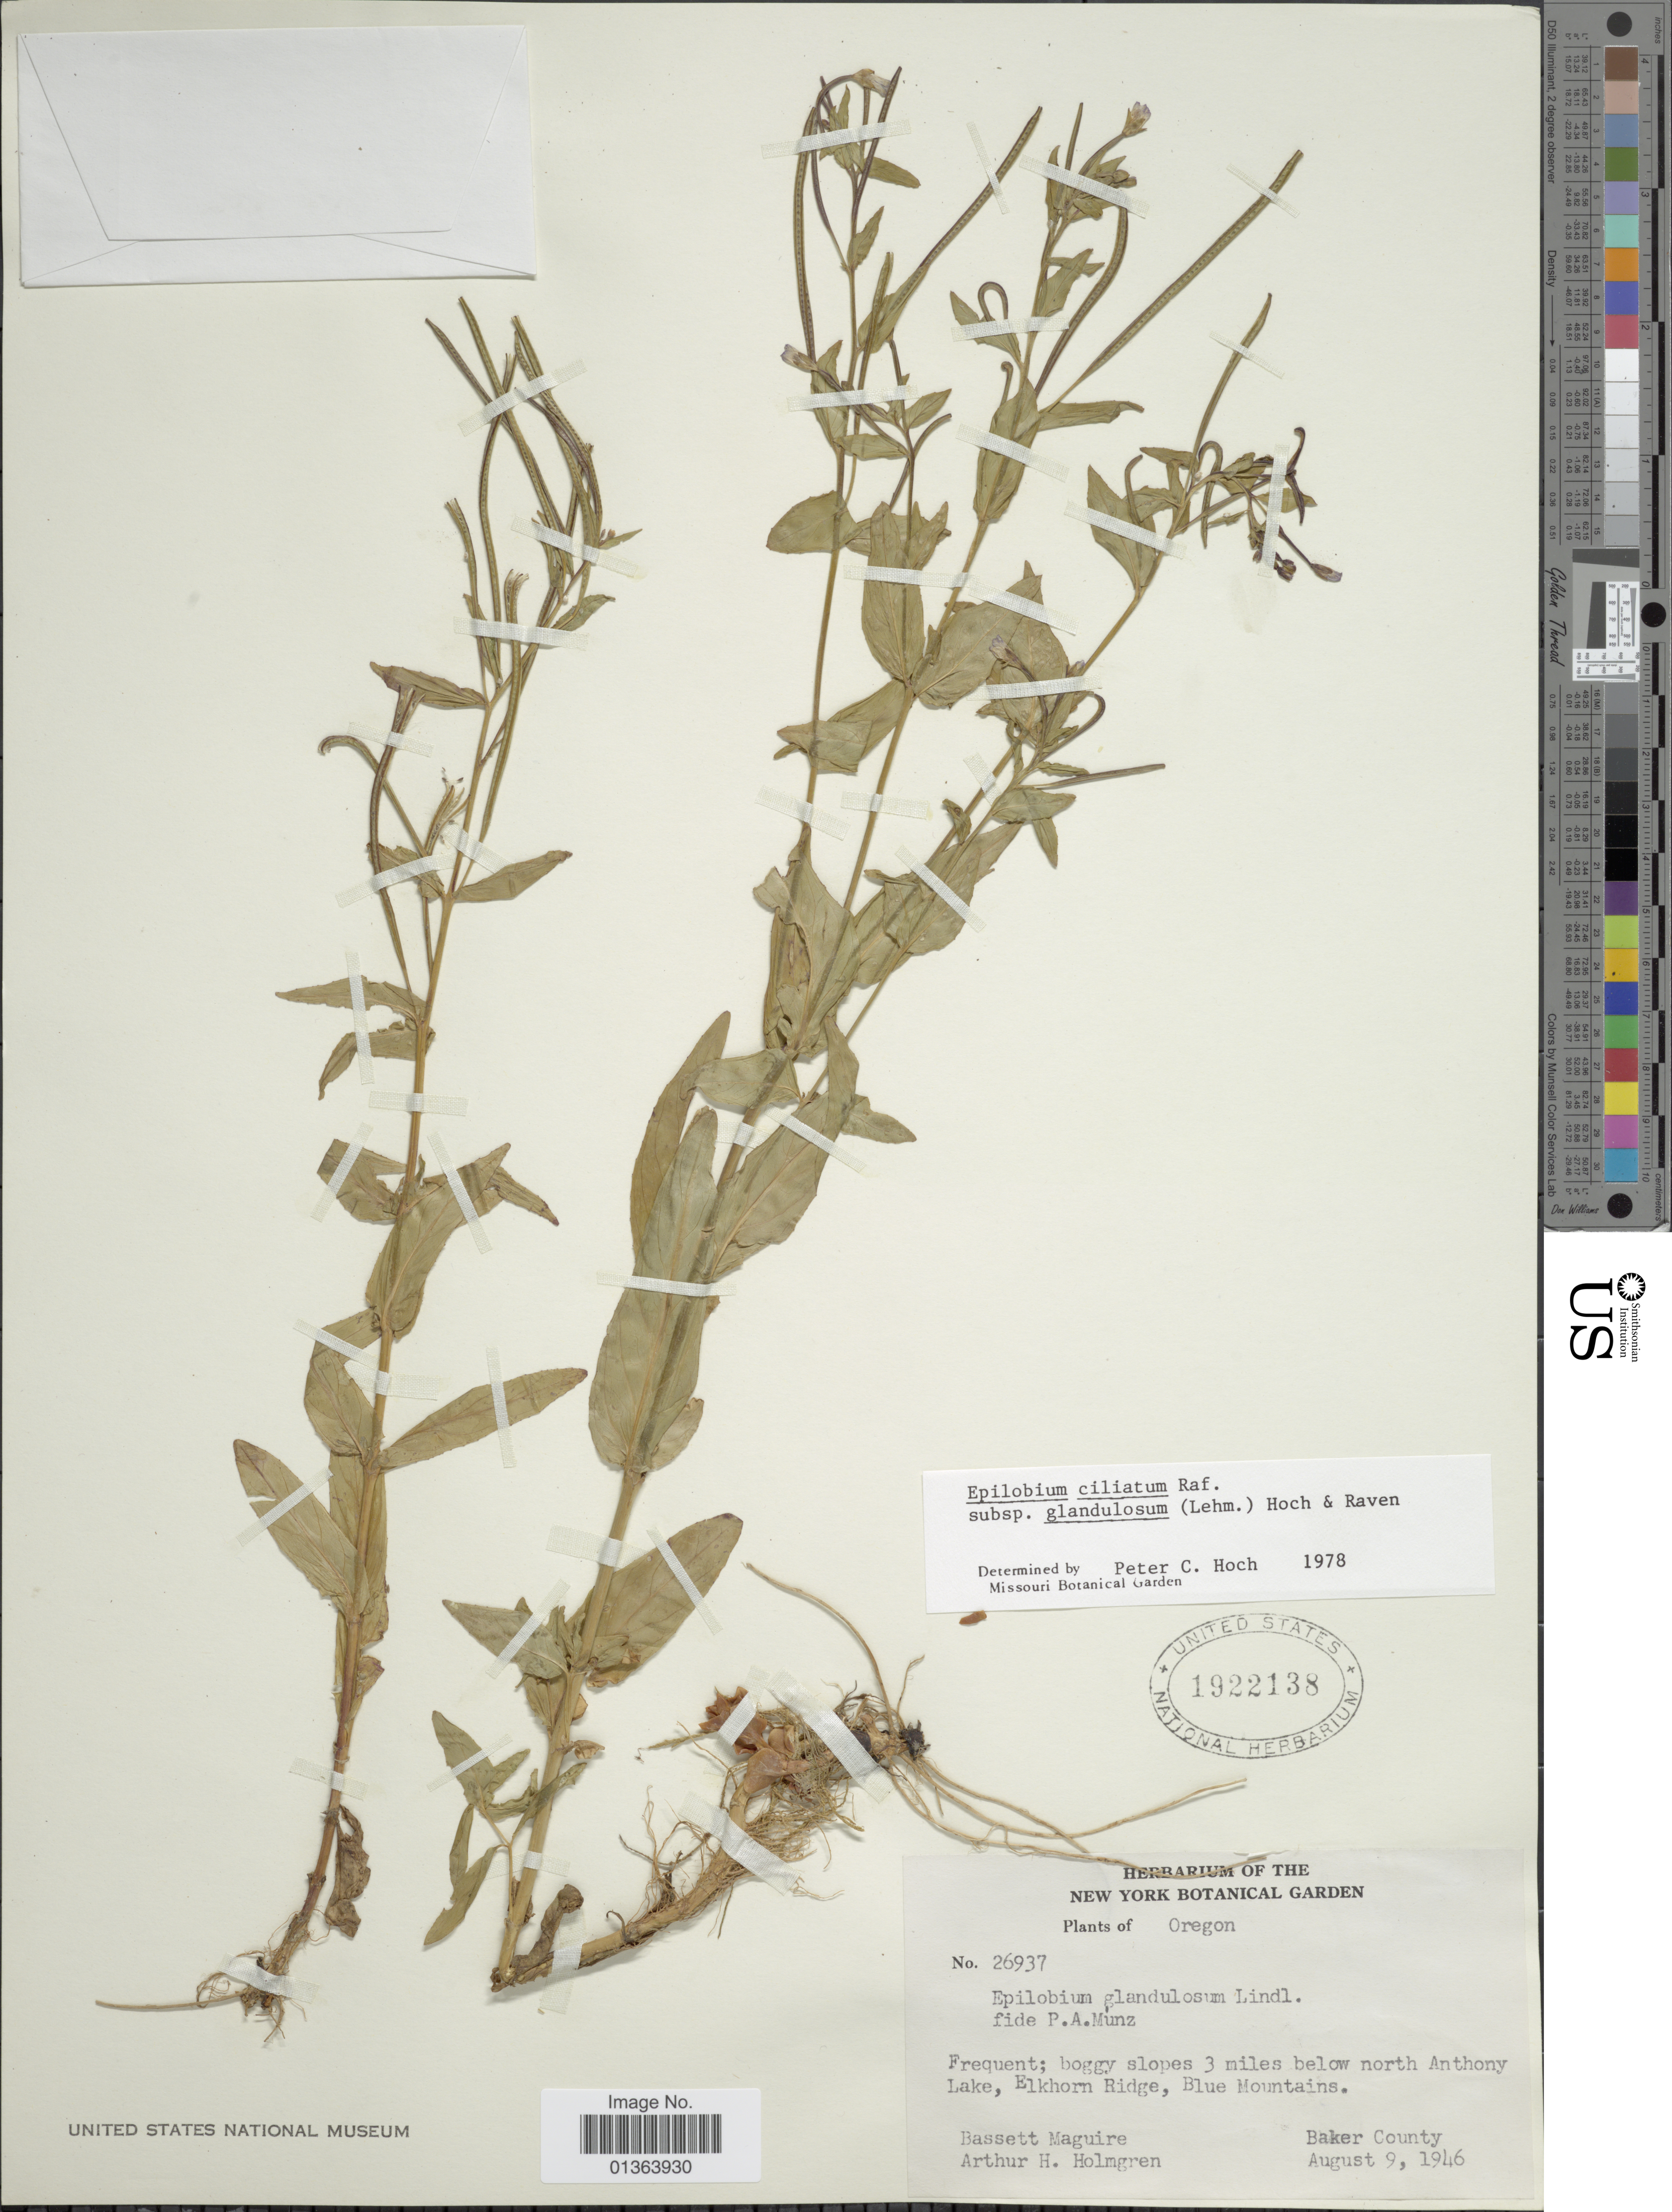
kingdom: Plantae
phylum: Tracheophyta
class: Magnoliopsida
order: Myrtales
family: Onagraceae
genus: Epilobium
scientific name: Epilobium ciliatum subsp. glandulosum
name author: (Lehm.) Hoch & P.H. Raven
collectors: B. Maguire & A. H. Holmgren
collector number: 26937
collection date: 1946-08-09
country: United States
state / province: Oregon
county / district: Baker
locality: Boggy slopes 3 miles below north Anthony Lake, Elkhorn Ridge, Blue Mountains. Baker County.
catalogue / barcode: US 1922138